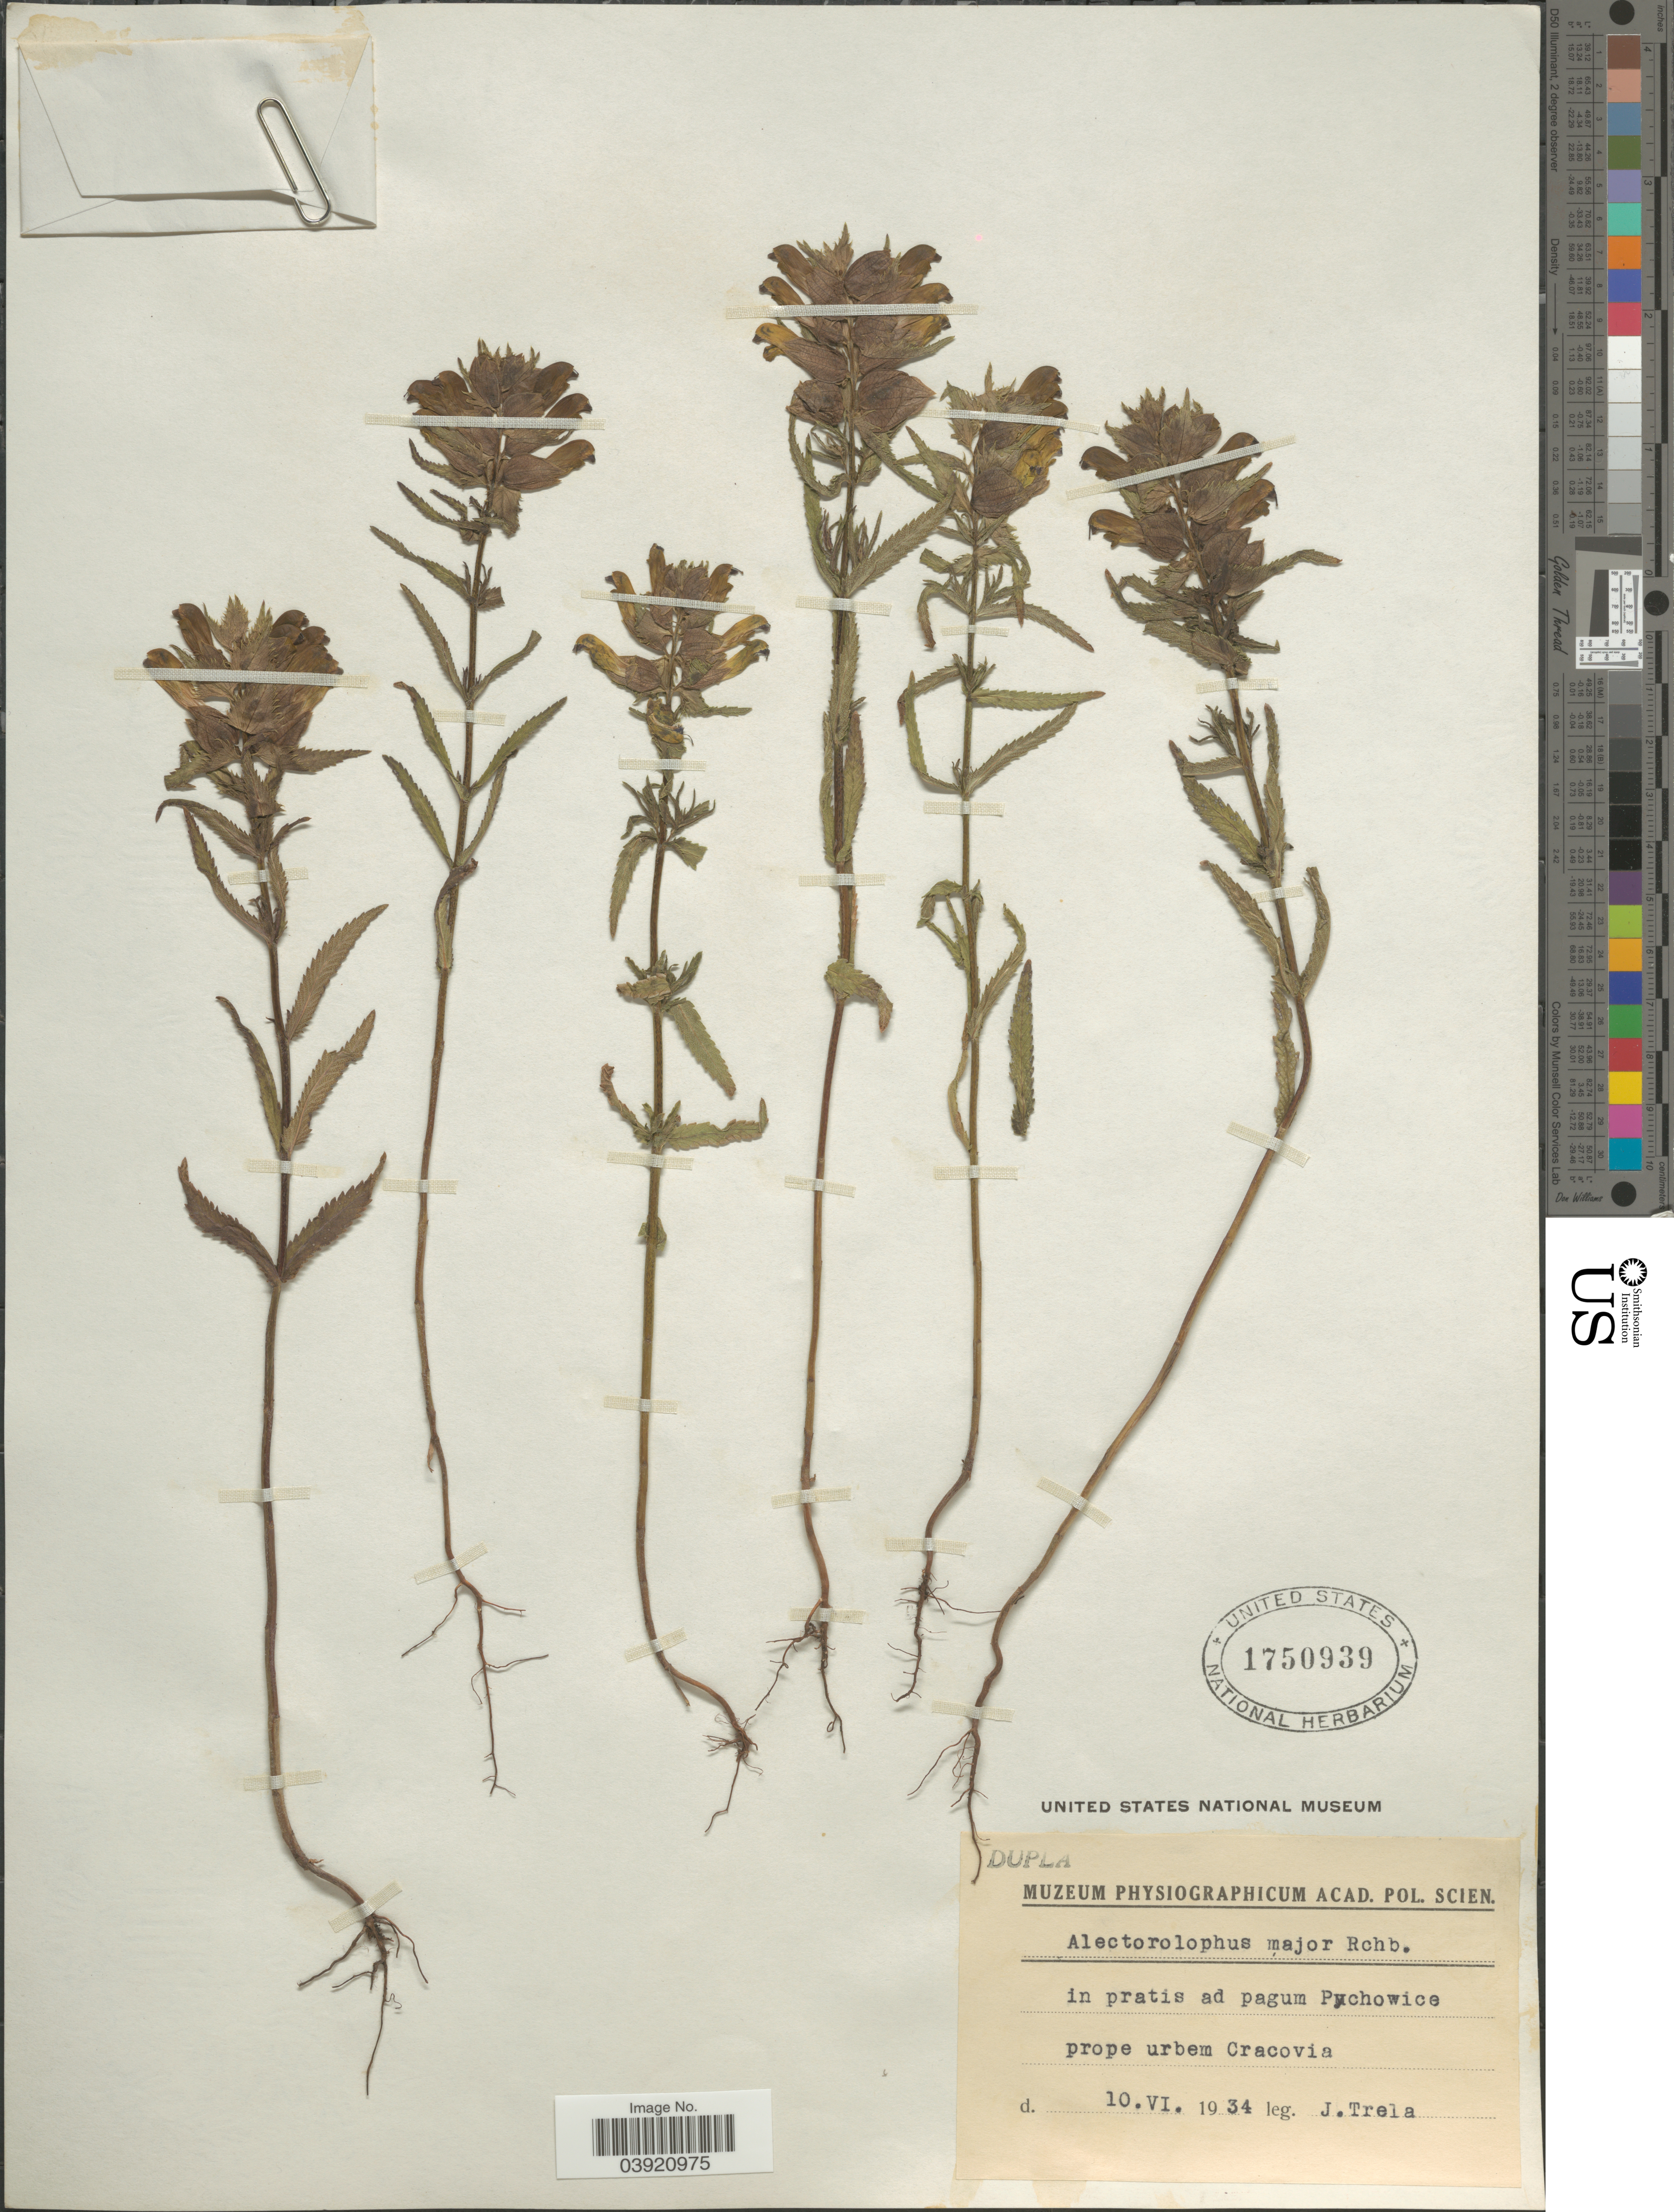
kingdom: Plantae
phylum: Tracheophyta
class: Magnoliopsida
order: Lamiales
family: Orobanchaceae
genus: Rhinanthus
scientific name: Rhinanthus major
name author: L.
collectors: J. Trela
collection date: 1934-06-10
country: Poland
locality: In pratis ad pagum Pychowice prope urbem Cracovia.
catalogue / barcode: US 1750939